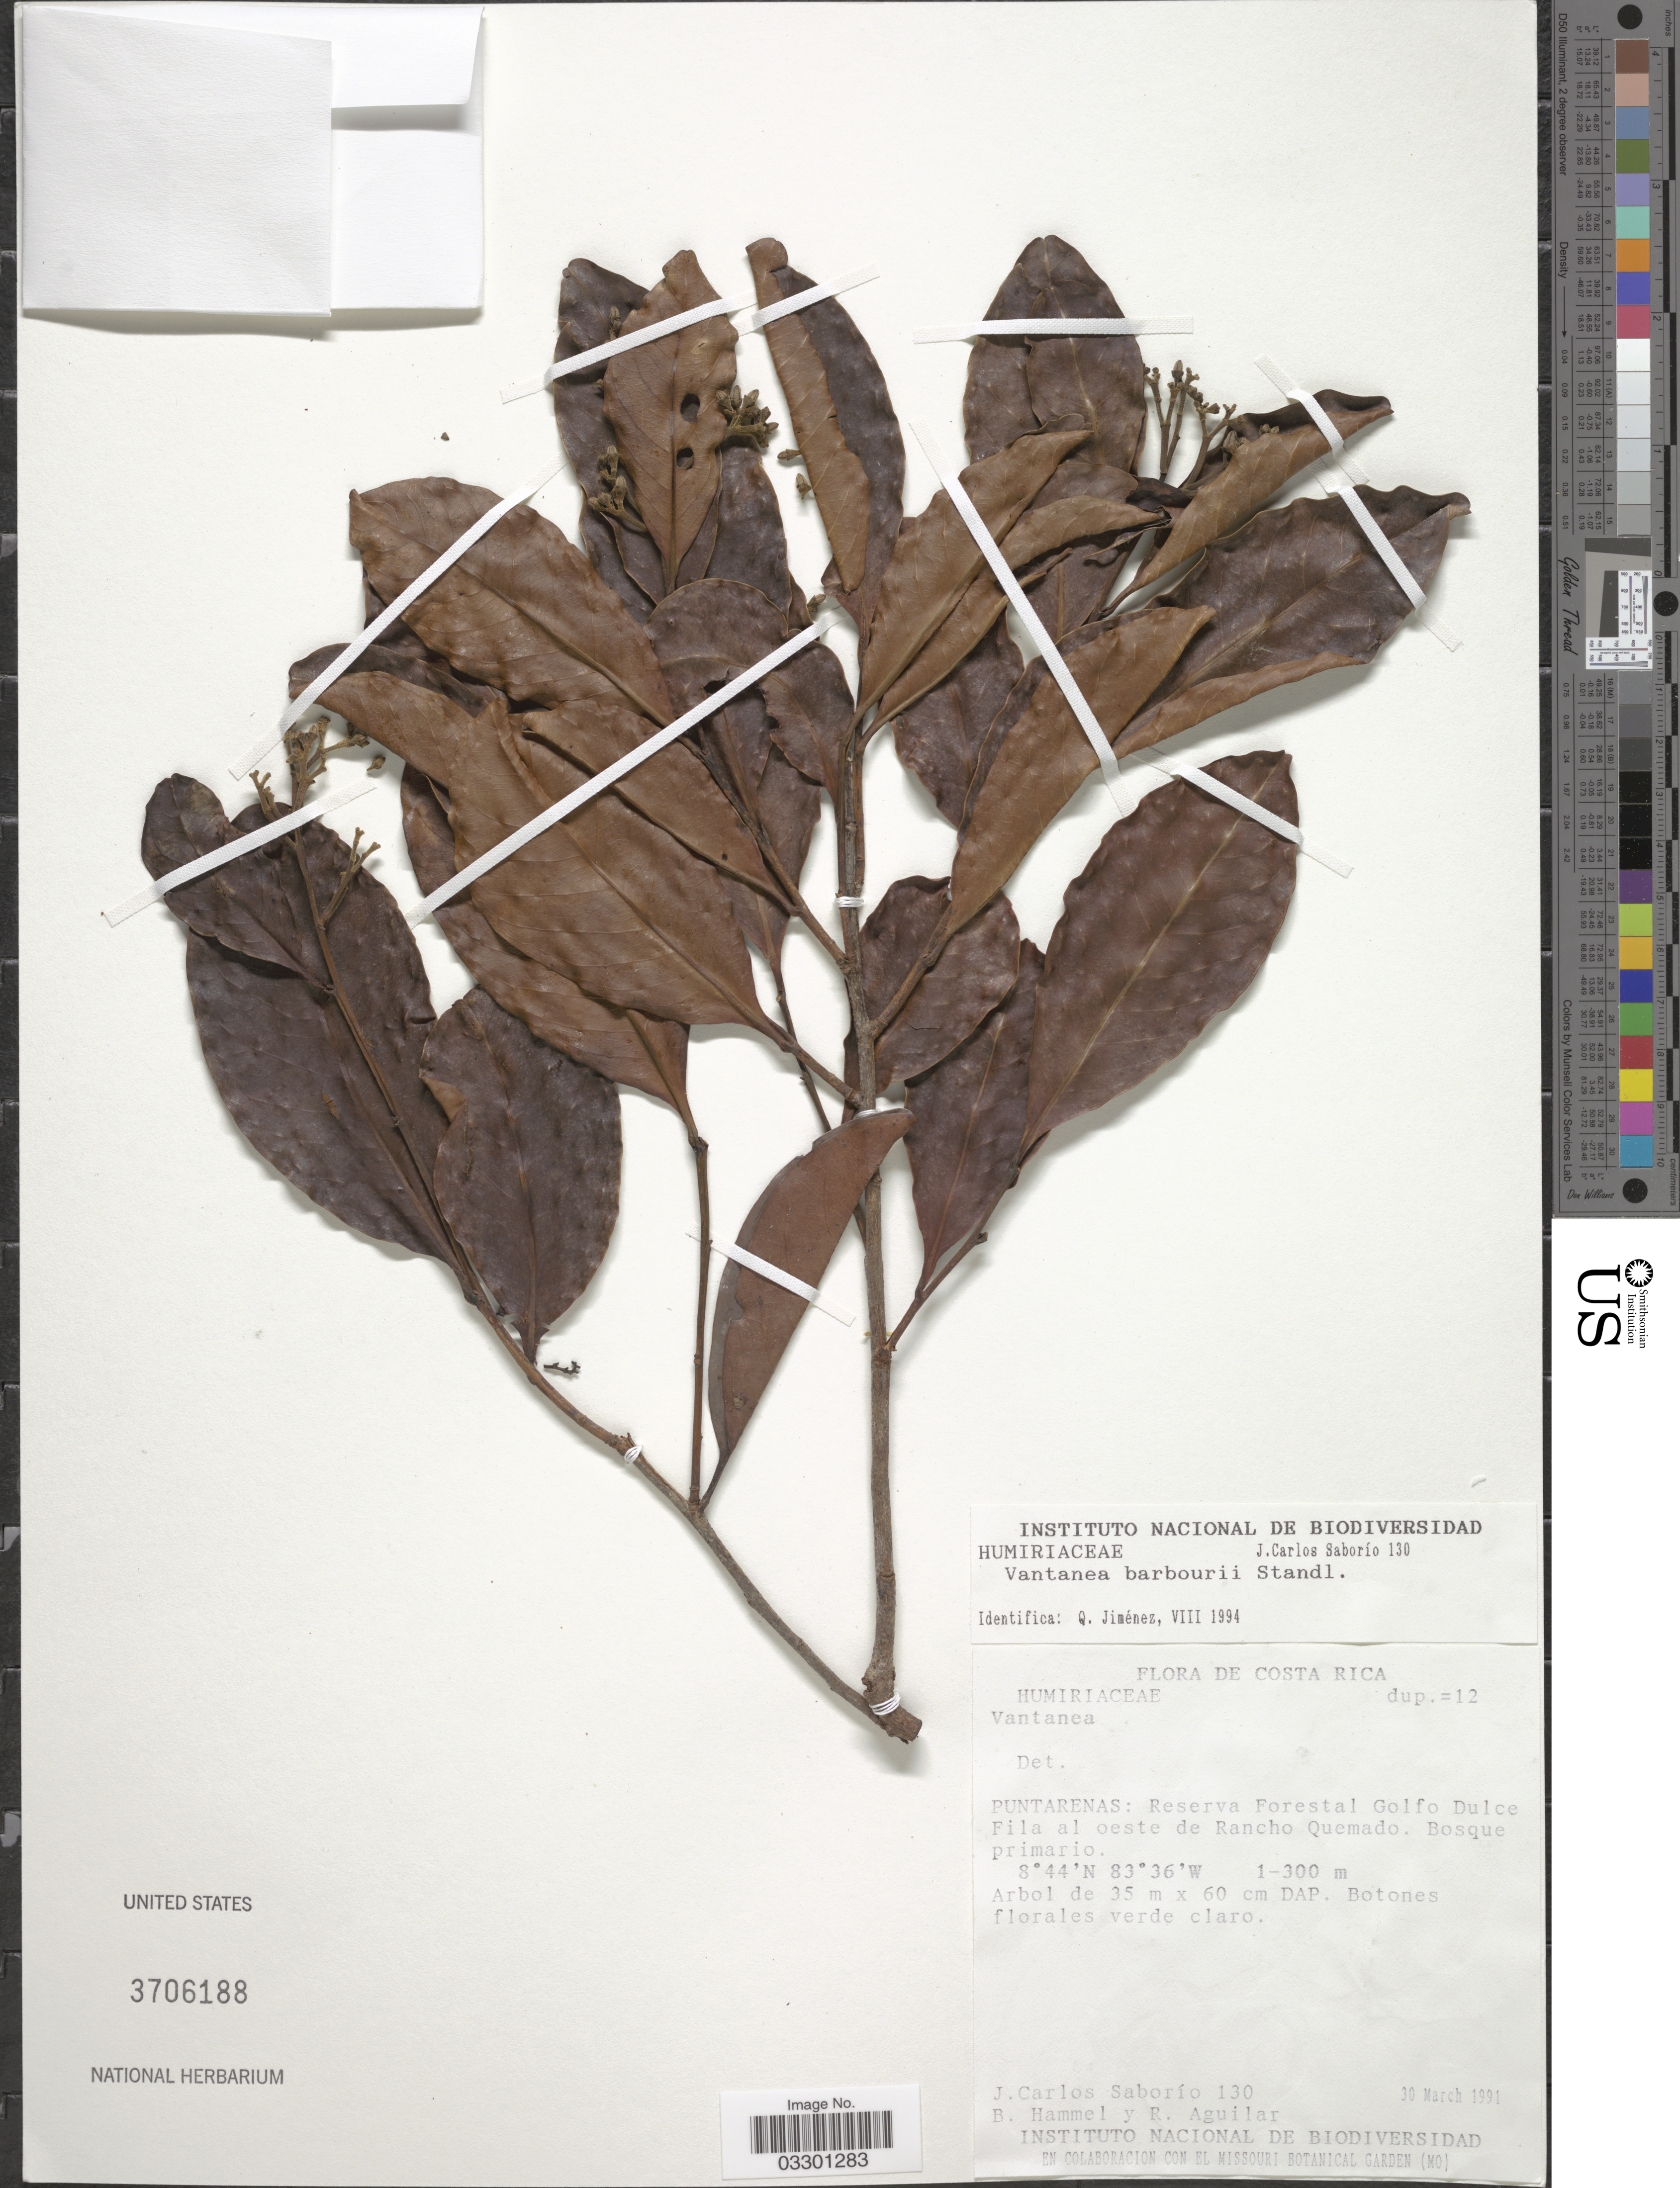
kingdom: Plantae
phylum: Tracheophyta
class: Magnoliopsida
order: Malpighiales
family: Humiriaceae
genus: Vantanea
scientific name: Vantanea barbourii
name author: Standl.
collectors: J. Carlos Saborío, B. Hammel & R. Aguilar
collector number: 130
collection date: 1991-03-30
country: Costa Rica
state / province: Puntarenas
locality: Reserva Forestal Golfo Dulce Fila al oeste de Rancho Quemado.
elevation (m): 100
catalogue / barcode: US 3706188